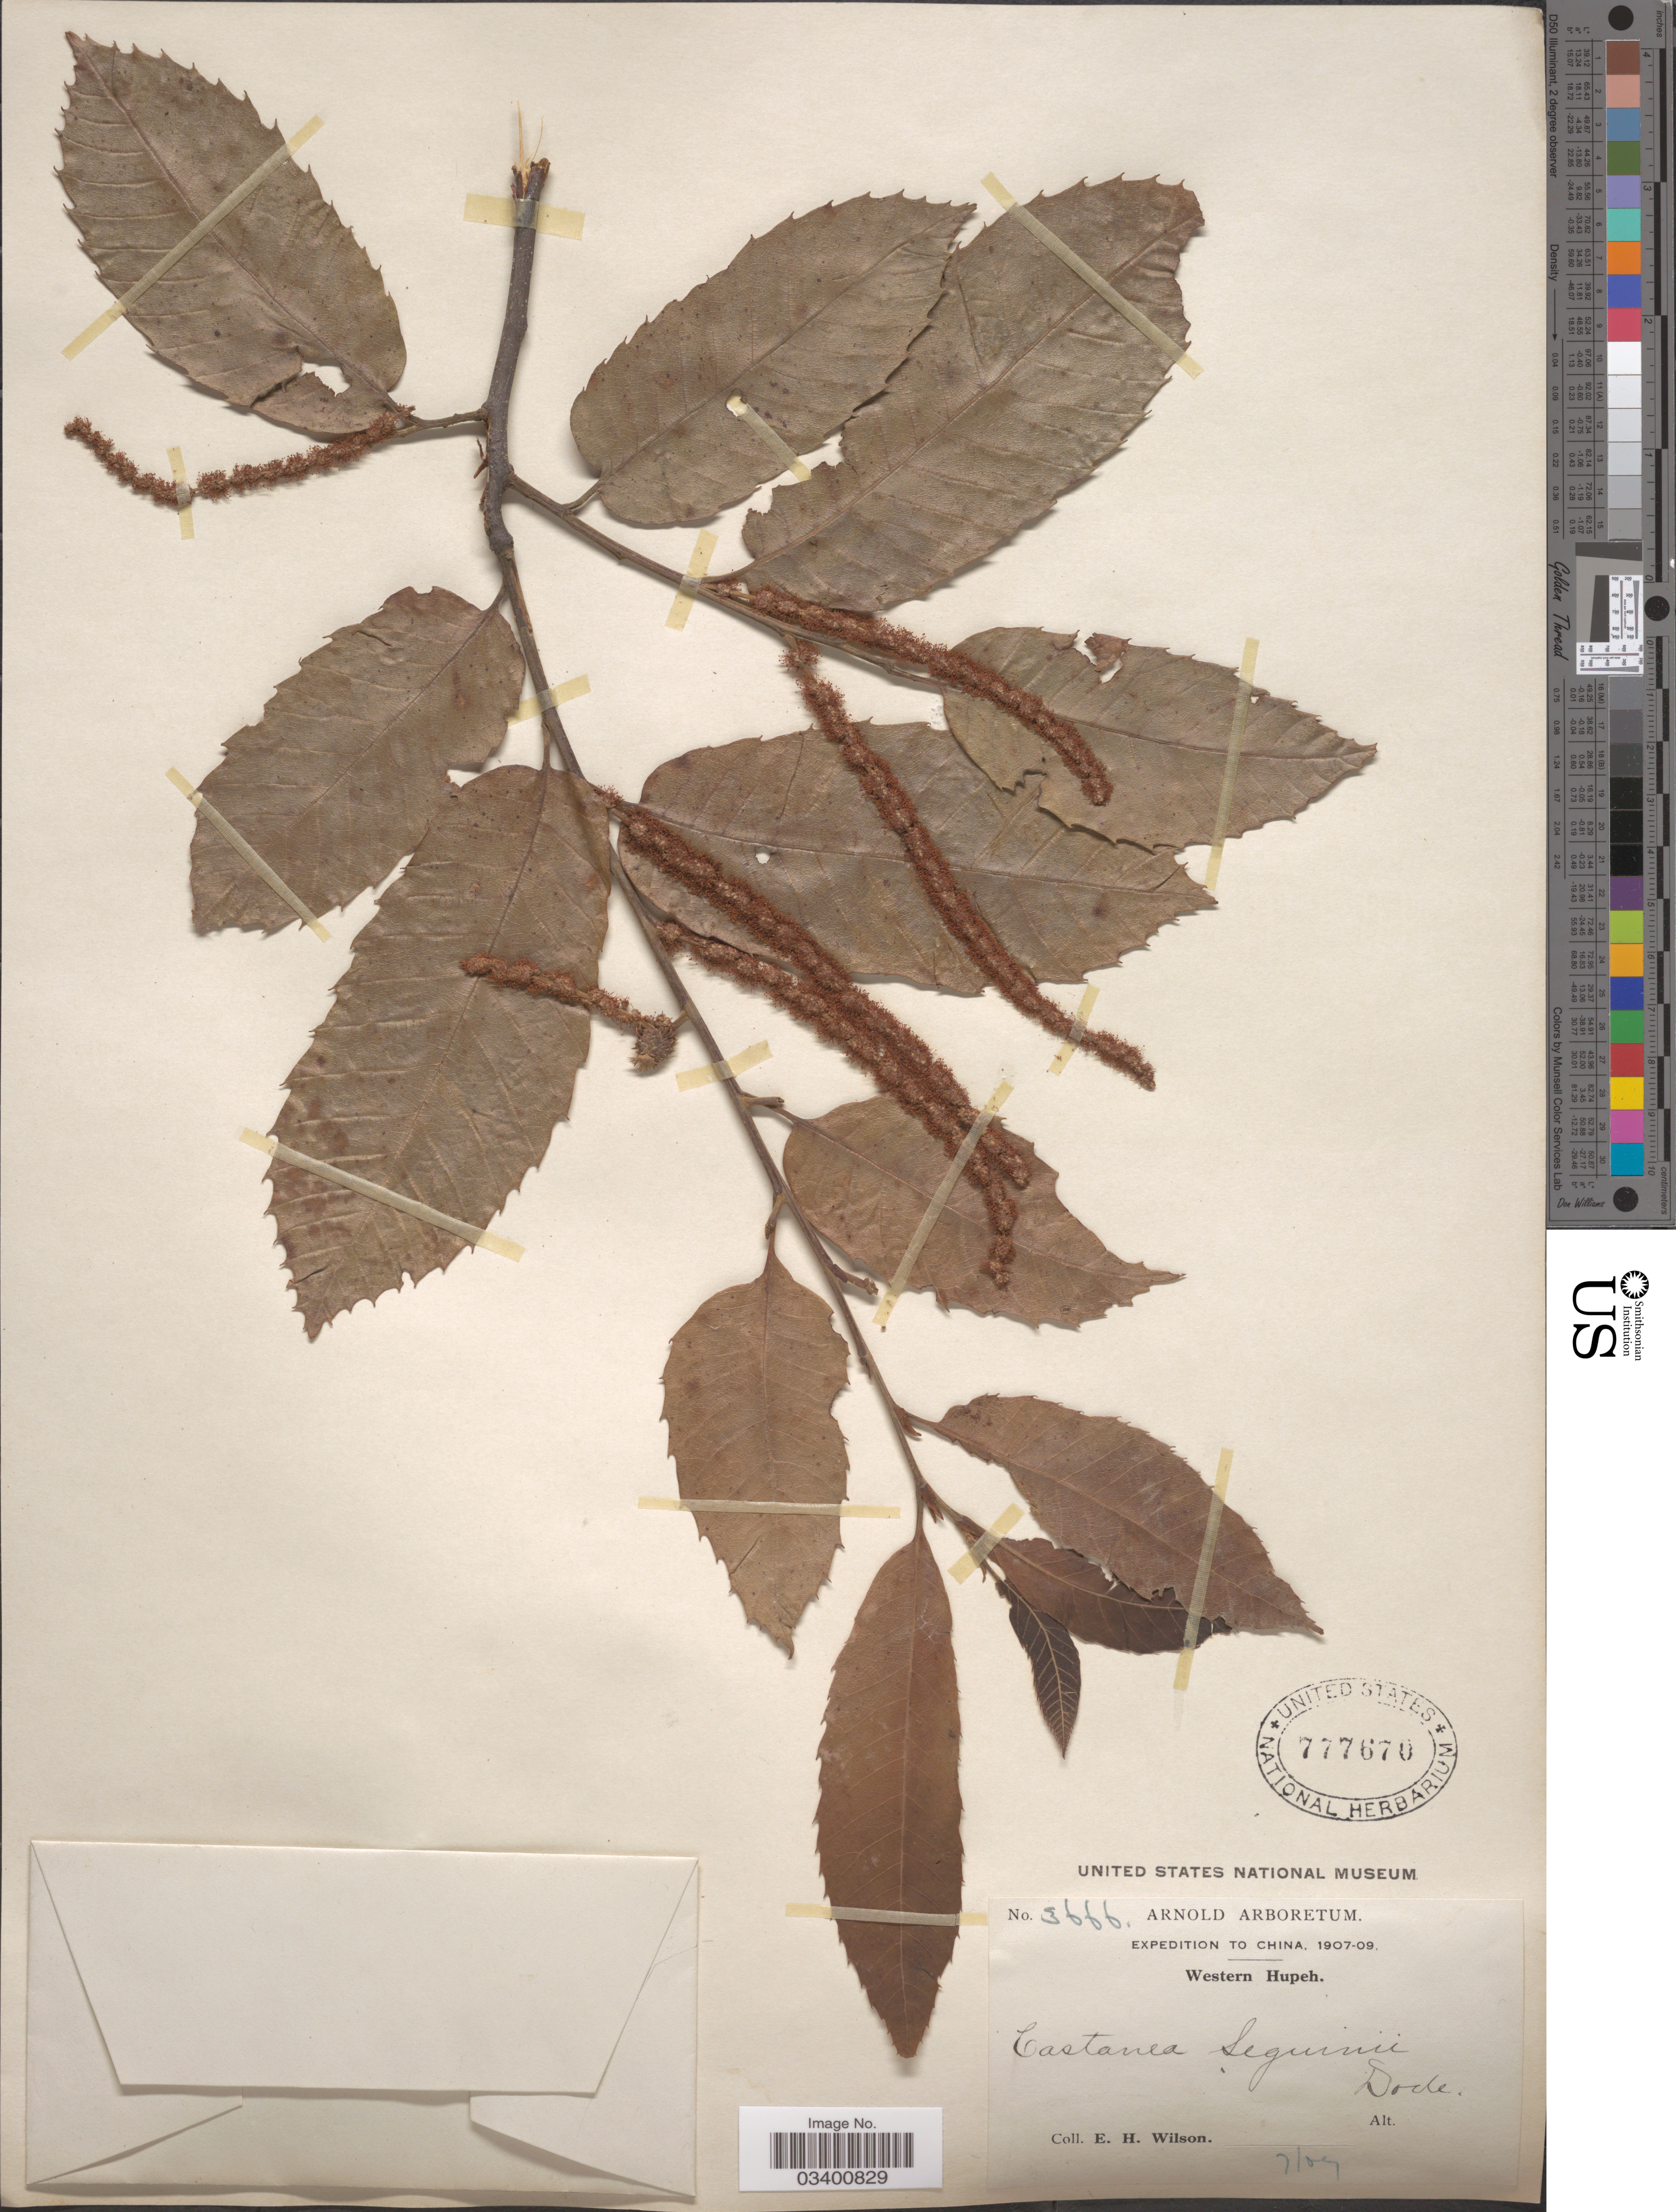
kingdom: Plantae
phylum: Tracheophyta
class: Magnoliopsida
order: Fagales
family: Fagaceae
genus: Castanea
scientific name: Castanea seguinii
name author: Dode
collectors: E. Wilson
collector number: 3666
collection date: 1909-07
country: China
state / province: Hubei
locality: Western Hupeh.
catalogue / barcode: US 777670